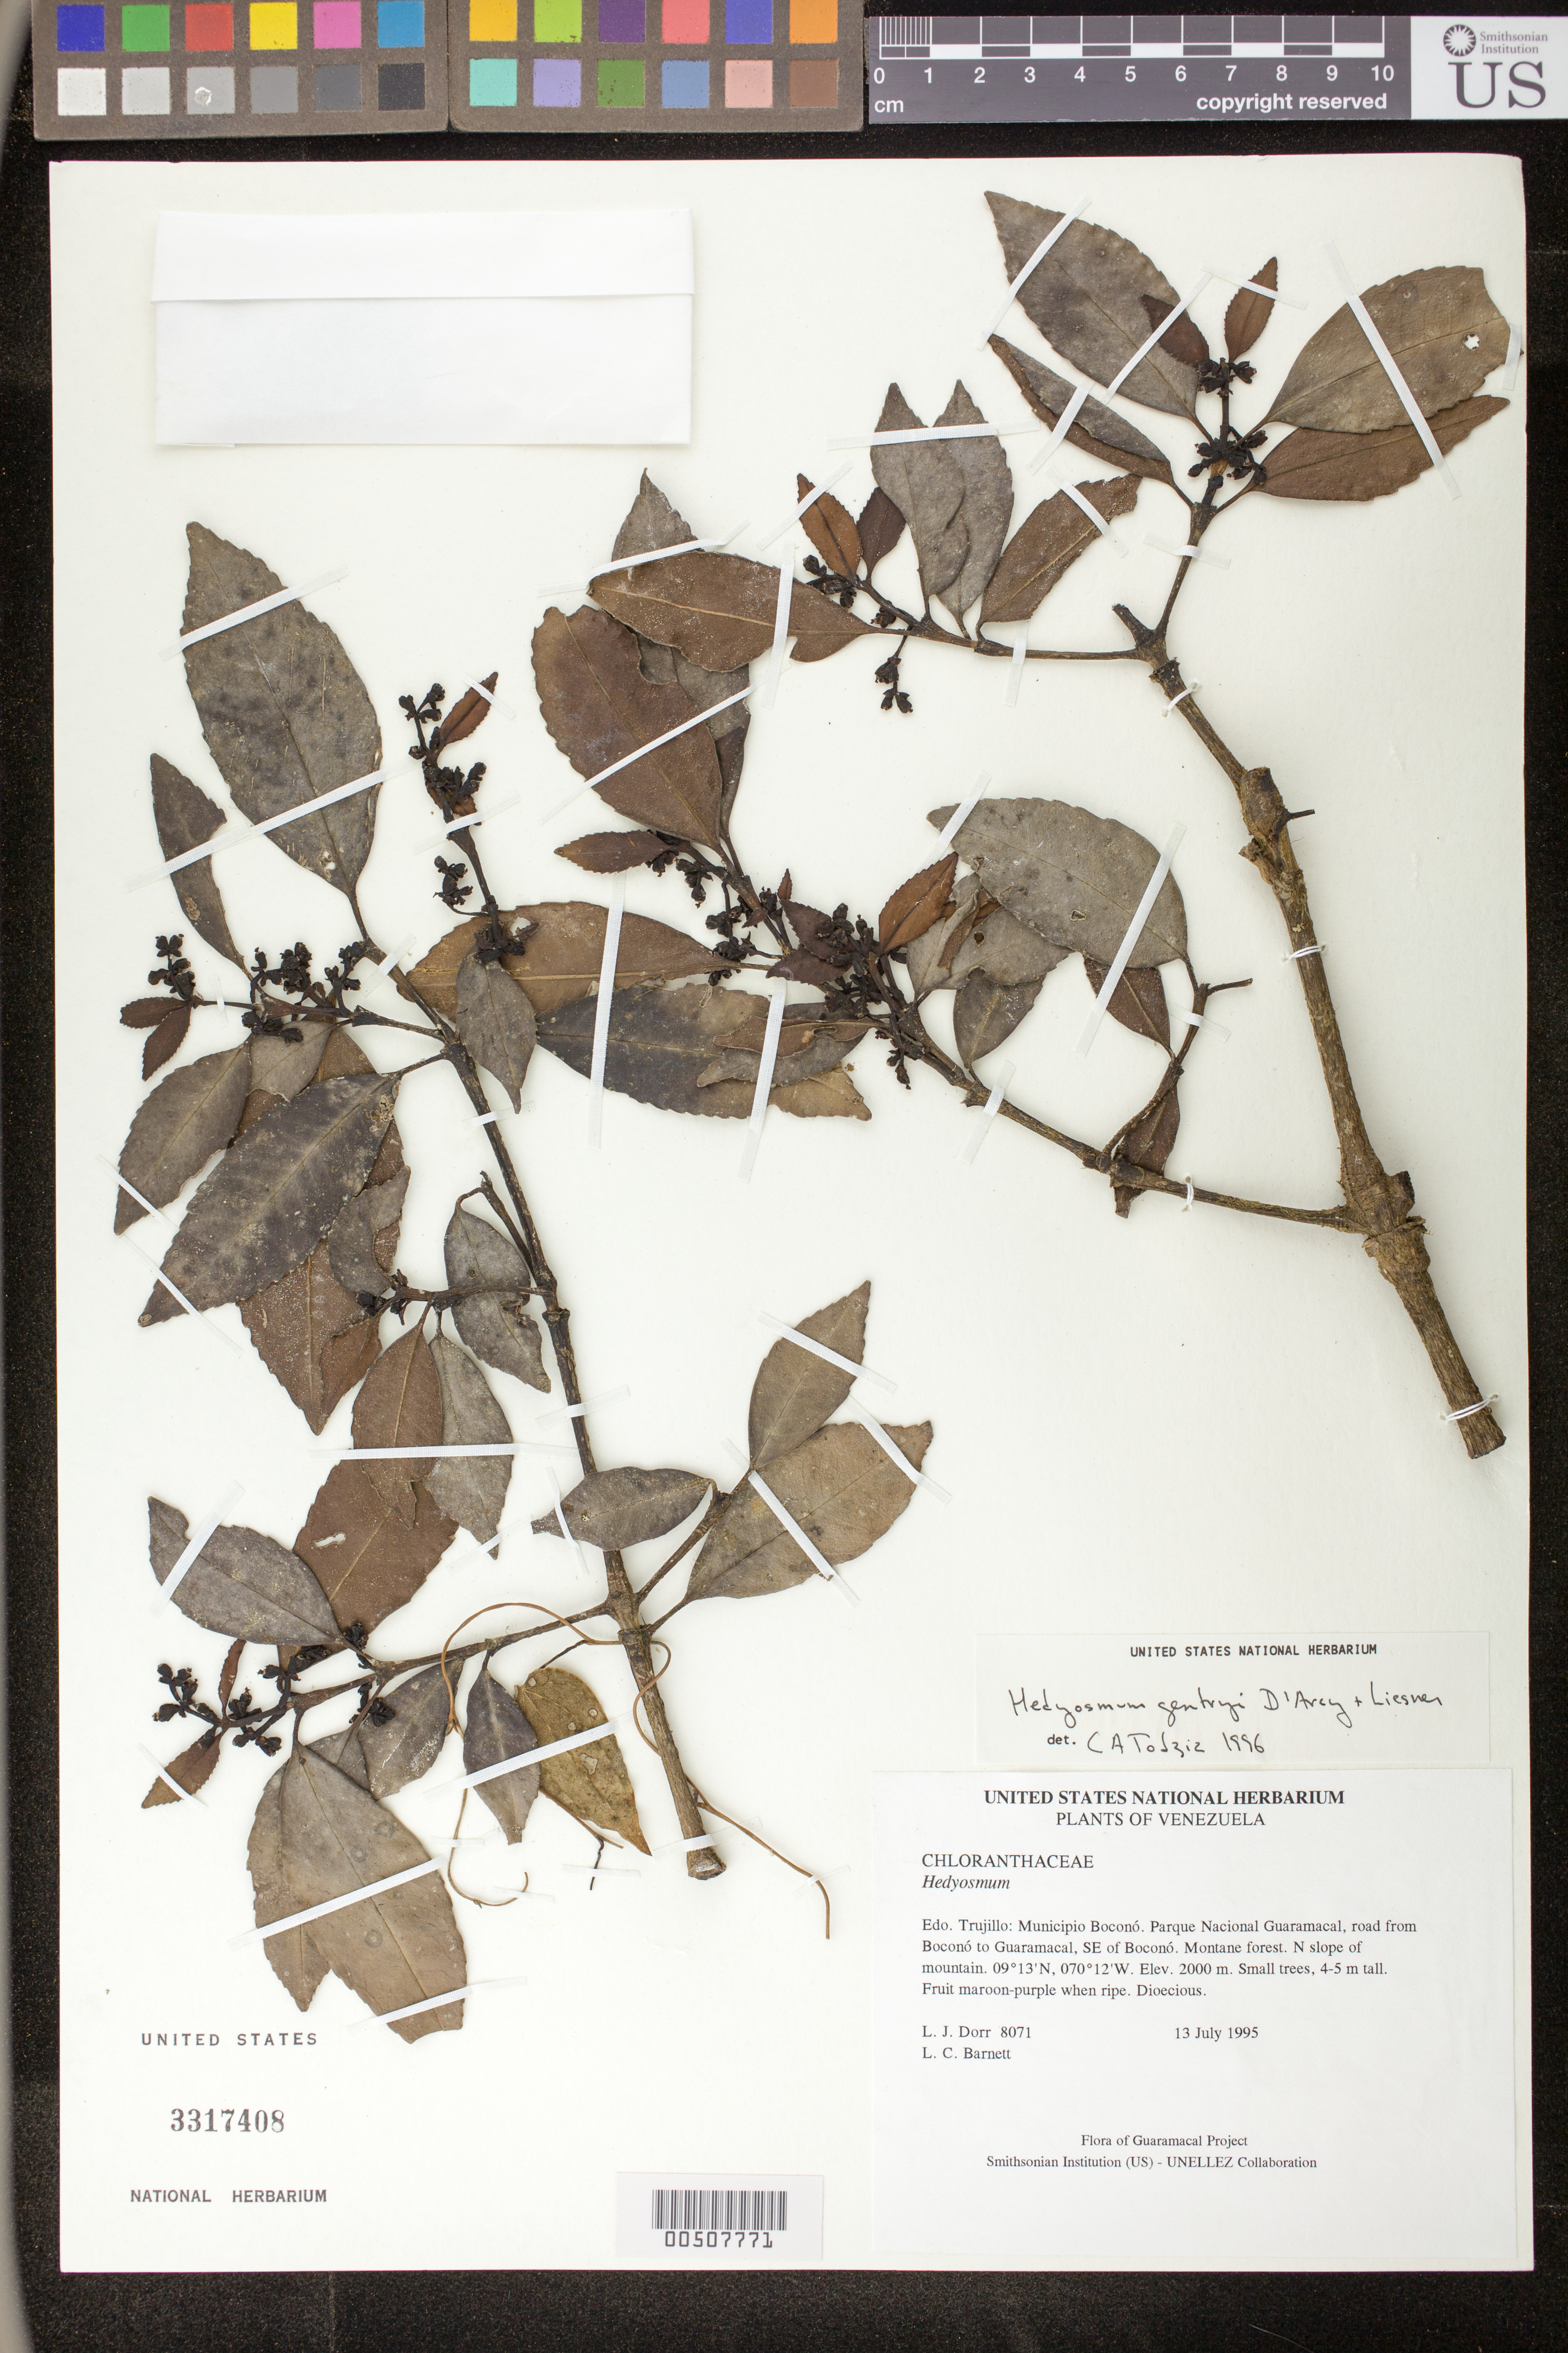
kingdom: Plantae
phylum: Tracheophyta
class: Magnoliopsida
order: Chloranthales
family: Chloranthaceae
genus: Hedyosmum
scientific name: Hedyosmum gentryi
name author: D'Arcy & Liesner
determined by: Todzia, C. A., (TEX), University of Texas Austin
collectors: L. J. Dorr & L. C. Barnett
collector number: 8071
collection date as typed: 13 Jul 1995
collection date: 1995-07-13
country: Venezuela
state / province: Trujillo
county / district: Boconó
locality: Parque Nacional Guaramacal, road from Boconó to Guaramacal, SE of Boconó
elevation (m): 2000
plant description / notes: PORT, TEX, US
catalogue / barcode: US 3317408